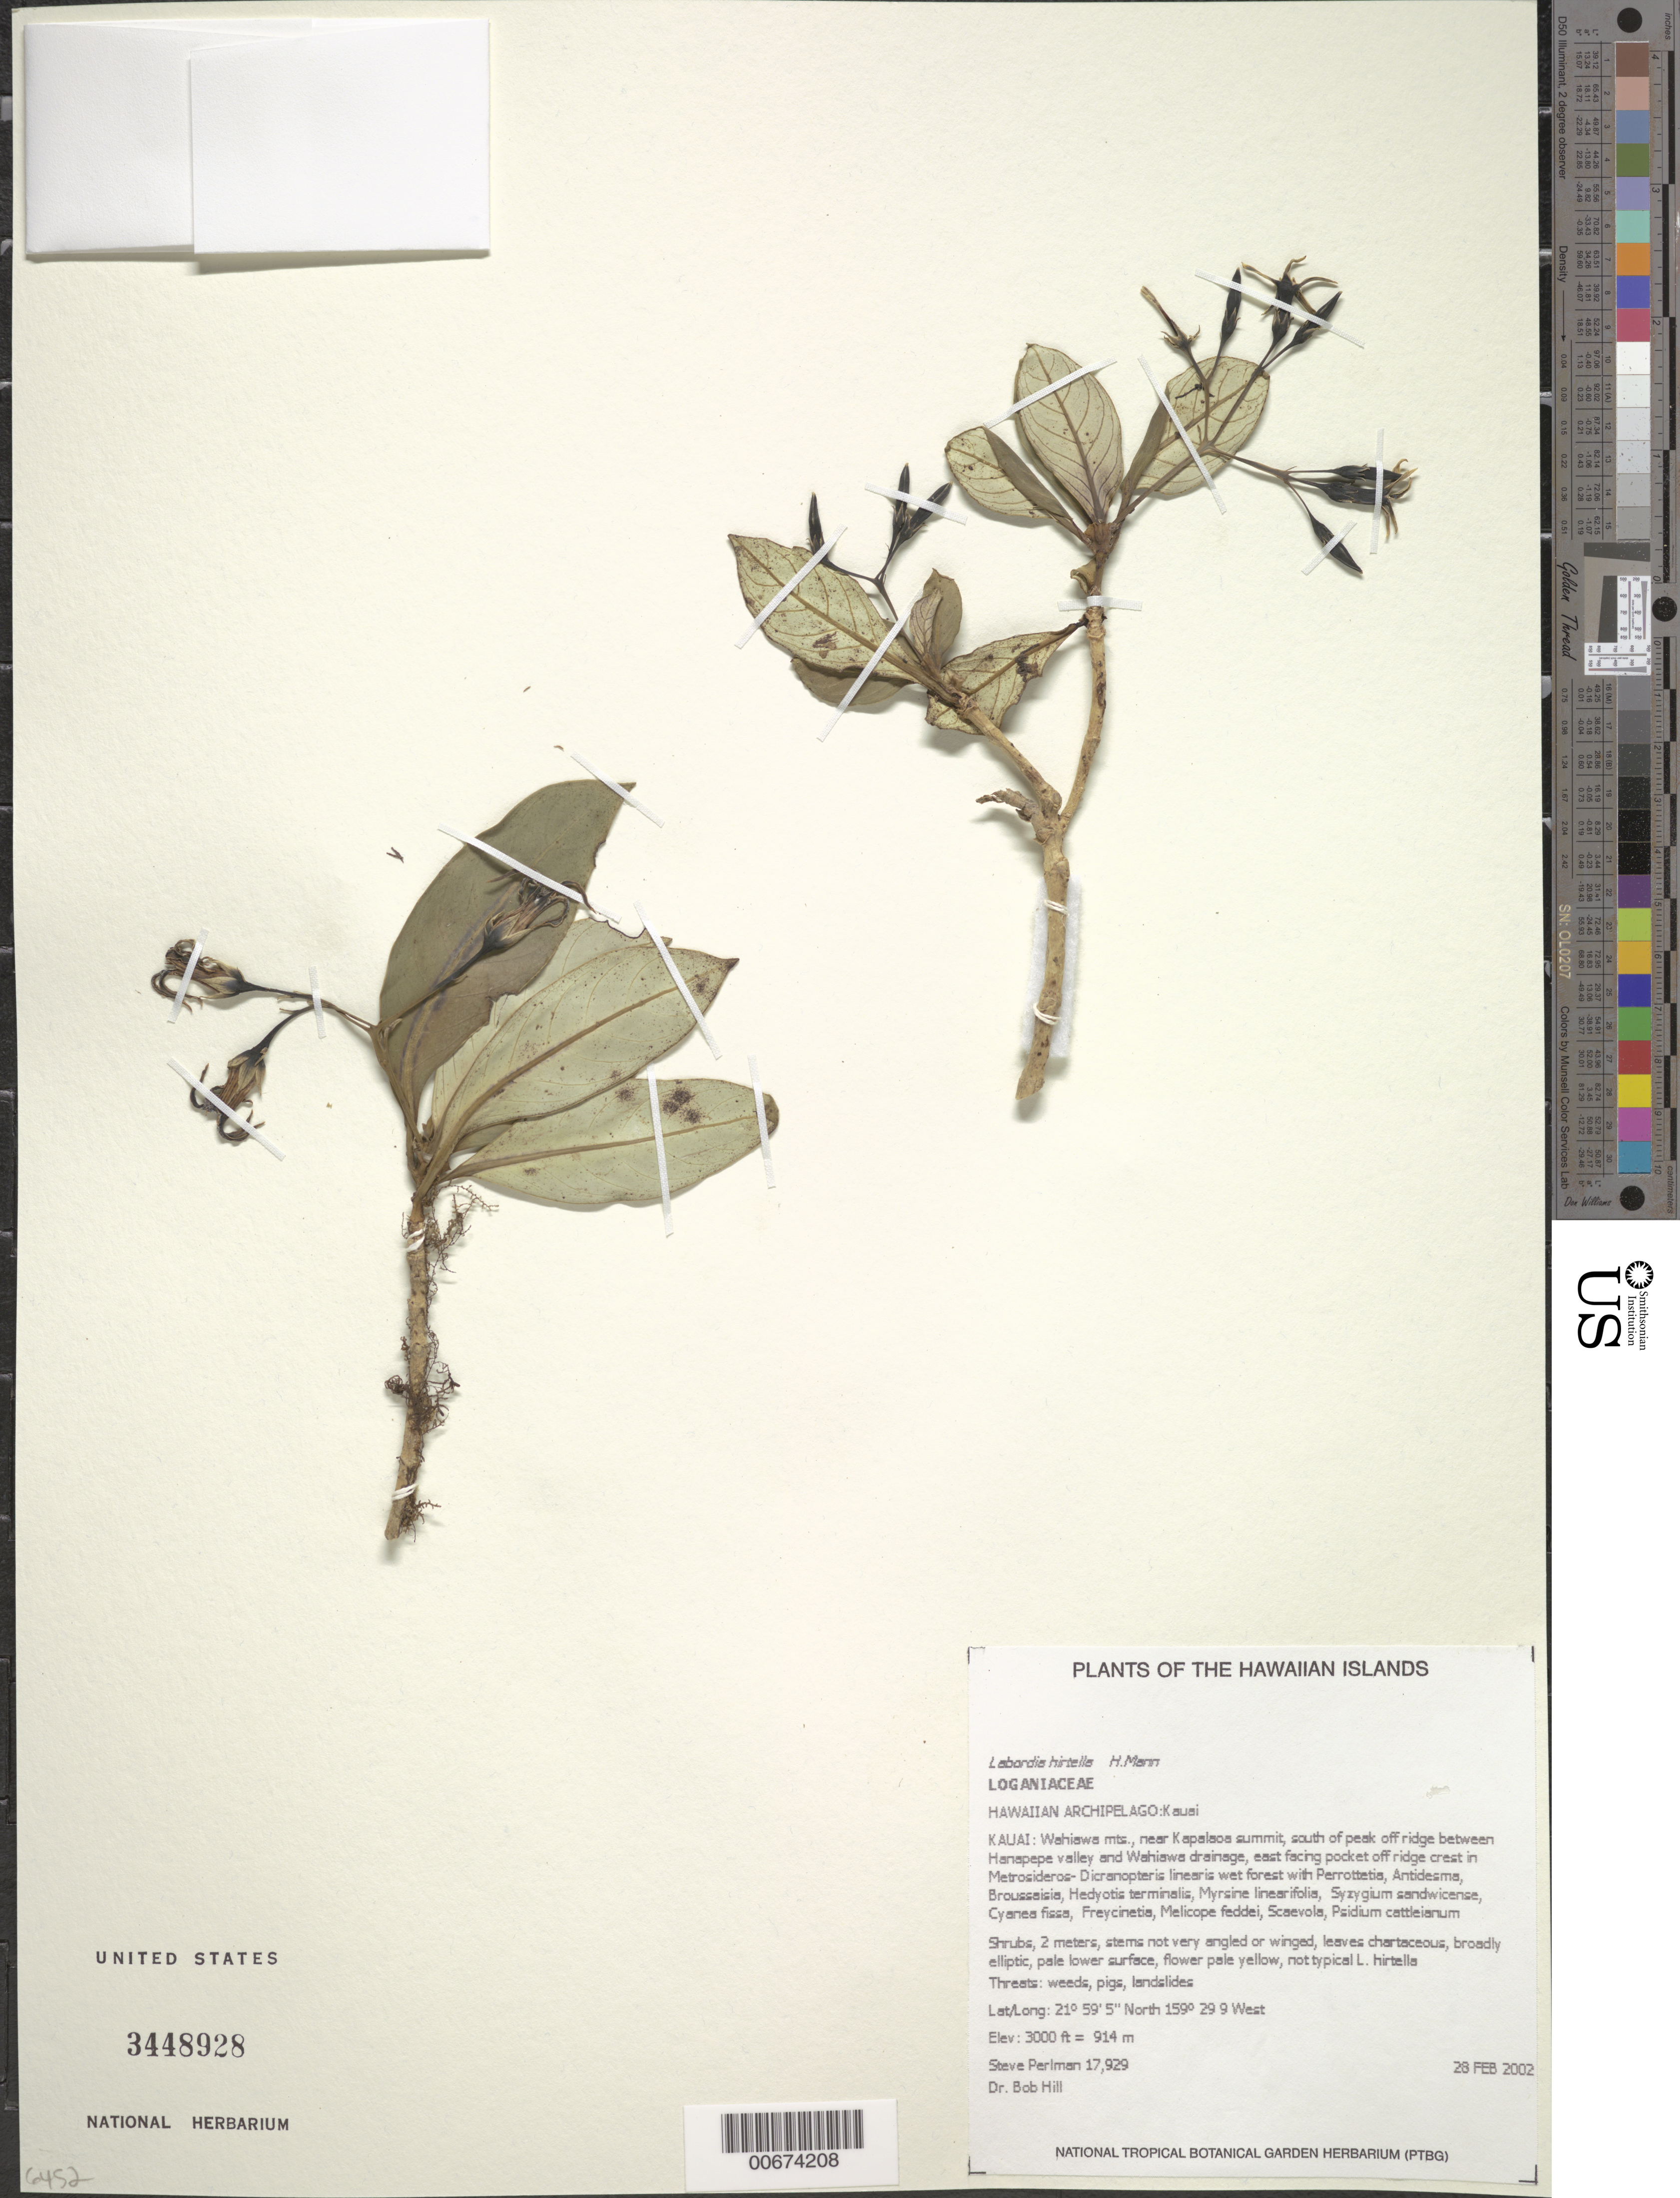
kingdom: Plantae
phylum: Tracheophyta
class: Magnoliopsida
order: Gentianales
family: Loganiaceae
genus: Geniostoma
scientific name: Geniostoma imadae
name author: K.R. Wood et al.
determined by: Wagner, W. L., (BOT), Smithsonian Institution - National Museum of Natural History (UNITED STATES)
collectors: S. P. Perlman & B. Hill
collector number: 17929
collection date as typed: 28 Feb 2002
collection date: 2002-02-28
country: United States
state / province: Hawaii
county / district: Kaui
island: Kaua'i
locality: Wahiawa mts., near Kapalaoa summit, south of peak off ridge between Hanapepe valley and Wahiawa drainage, east facing pocket off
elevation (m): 914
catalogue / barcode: US 3448928